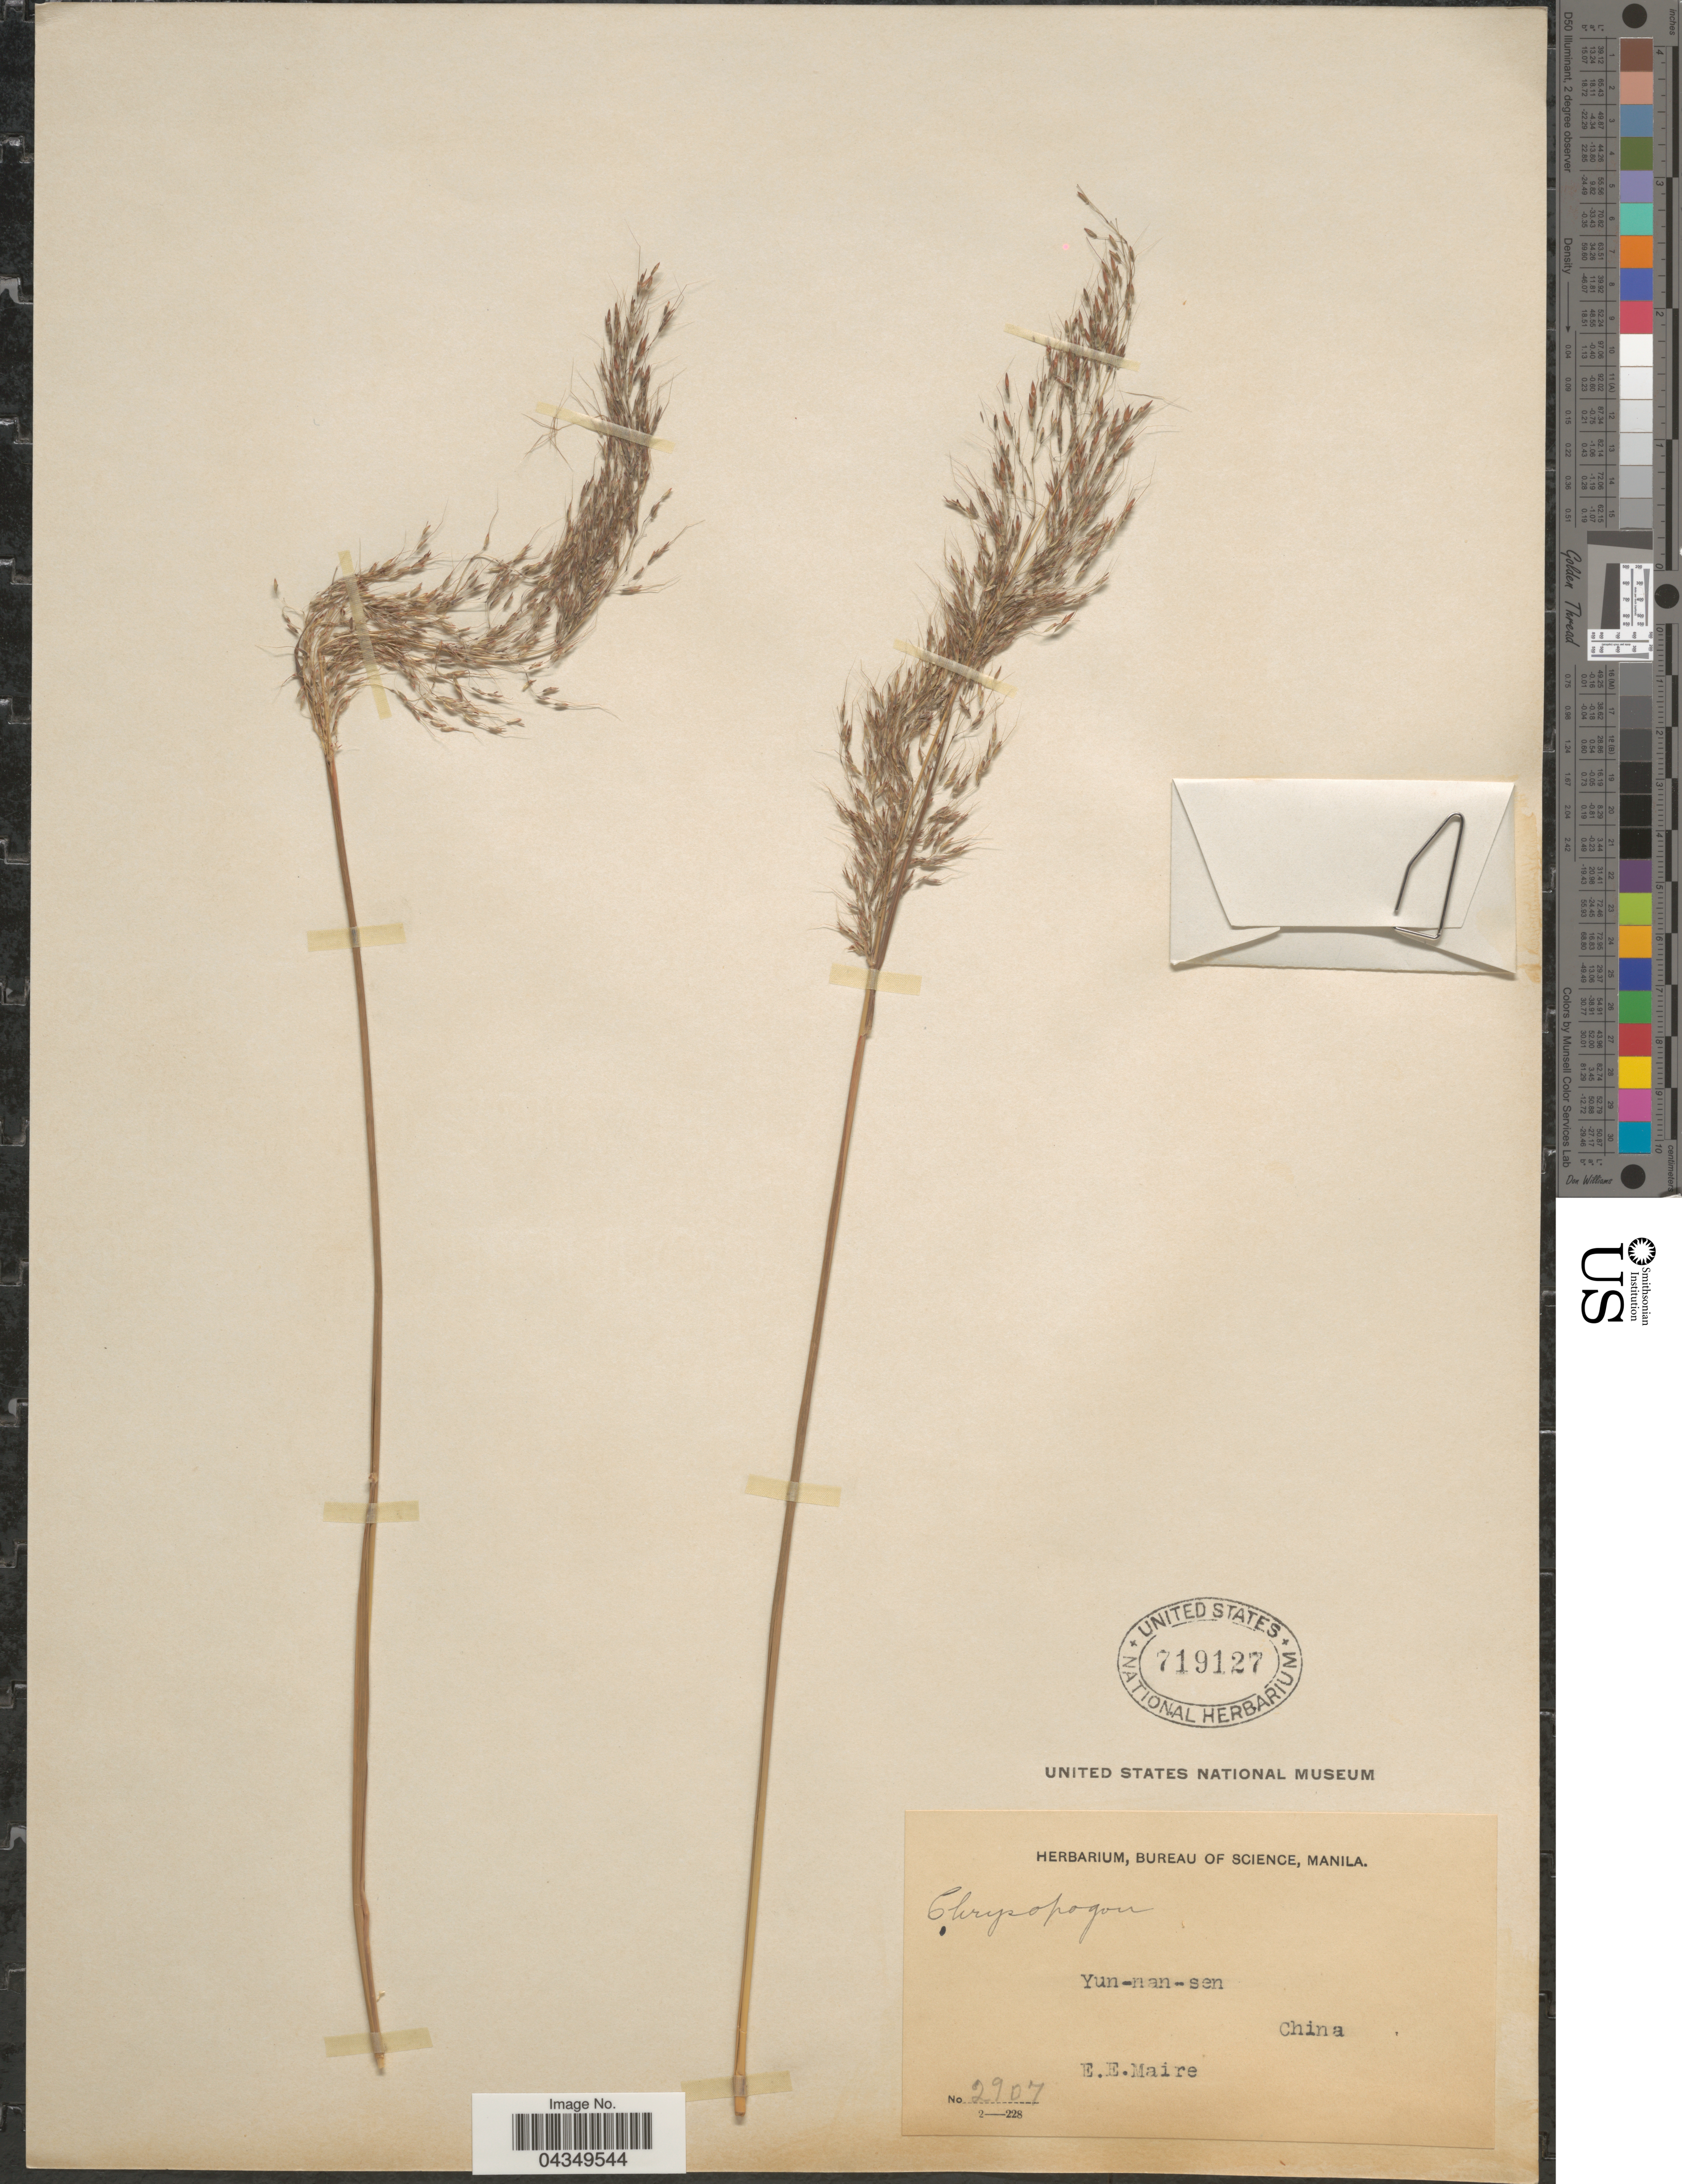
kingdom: Plantae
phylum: Tracheophyta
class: Liliopsida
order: Poales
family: Poaceae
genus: Capillipedium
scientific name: Capillipedium parviflorum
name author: (R. Br.) Stapf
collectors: E. E. Maire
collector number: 2907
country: China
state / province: Yunnan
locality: Yun-nan-sen.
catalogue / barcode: US 719127